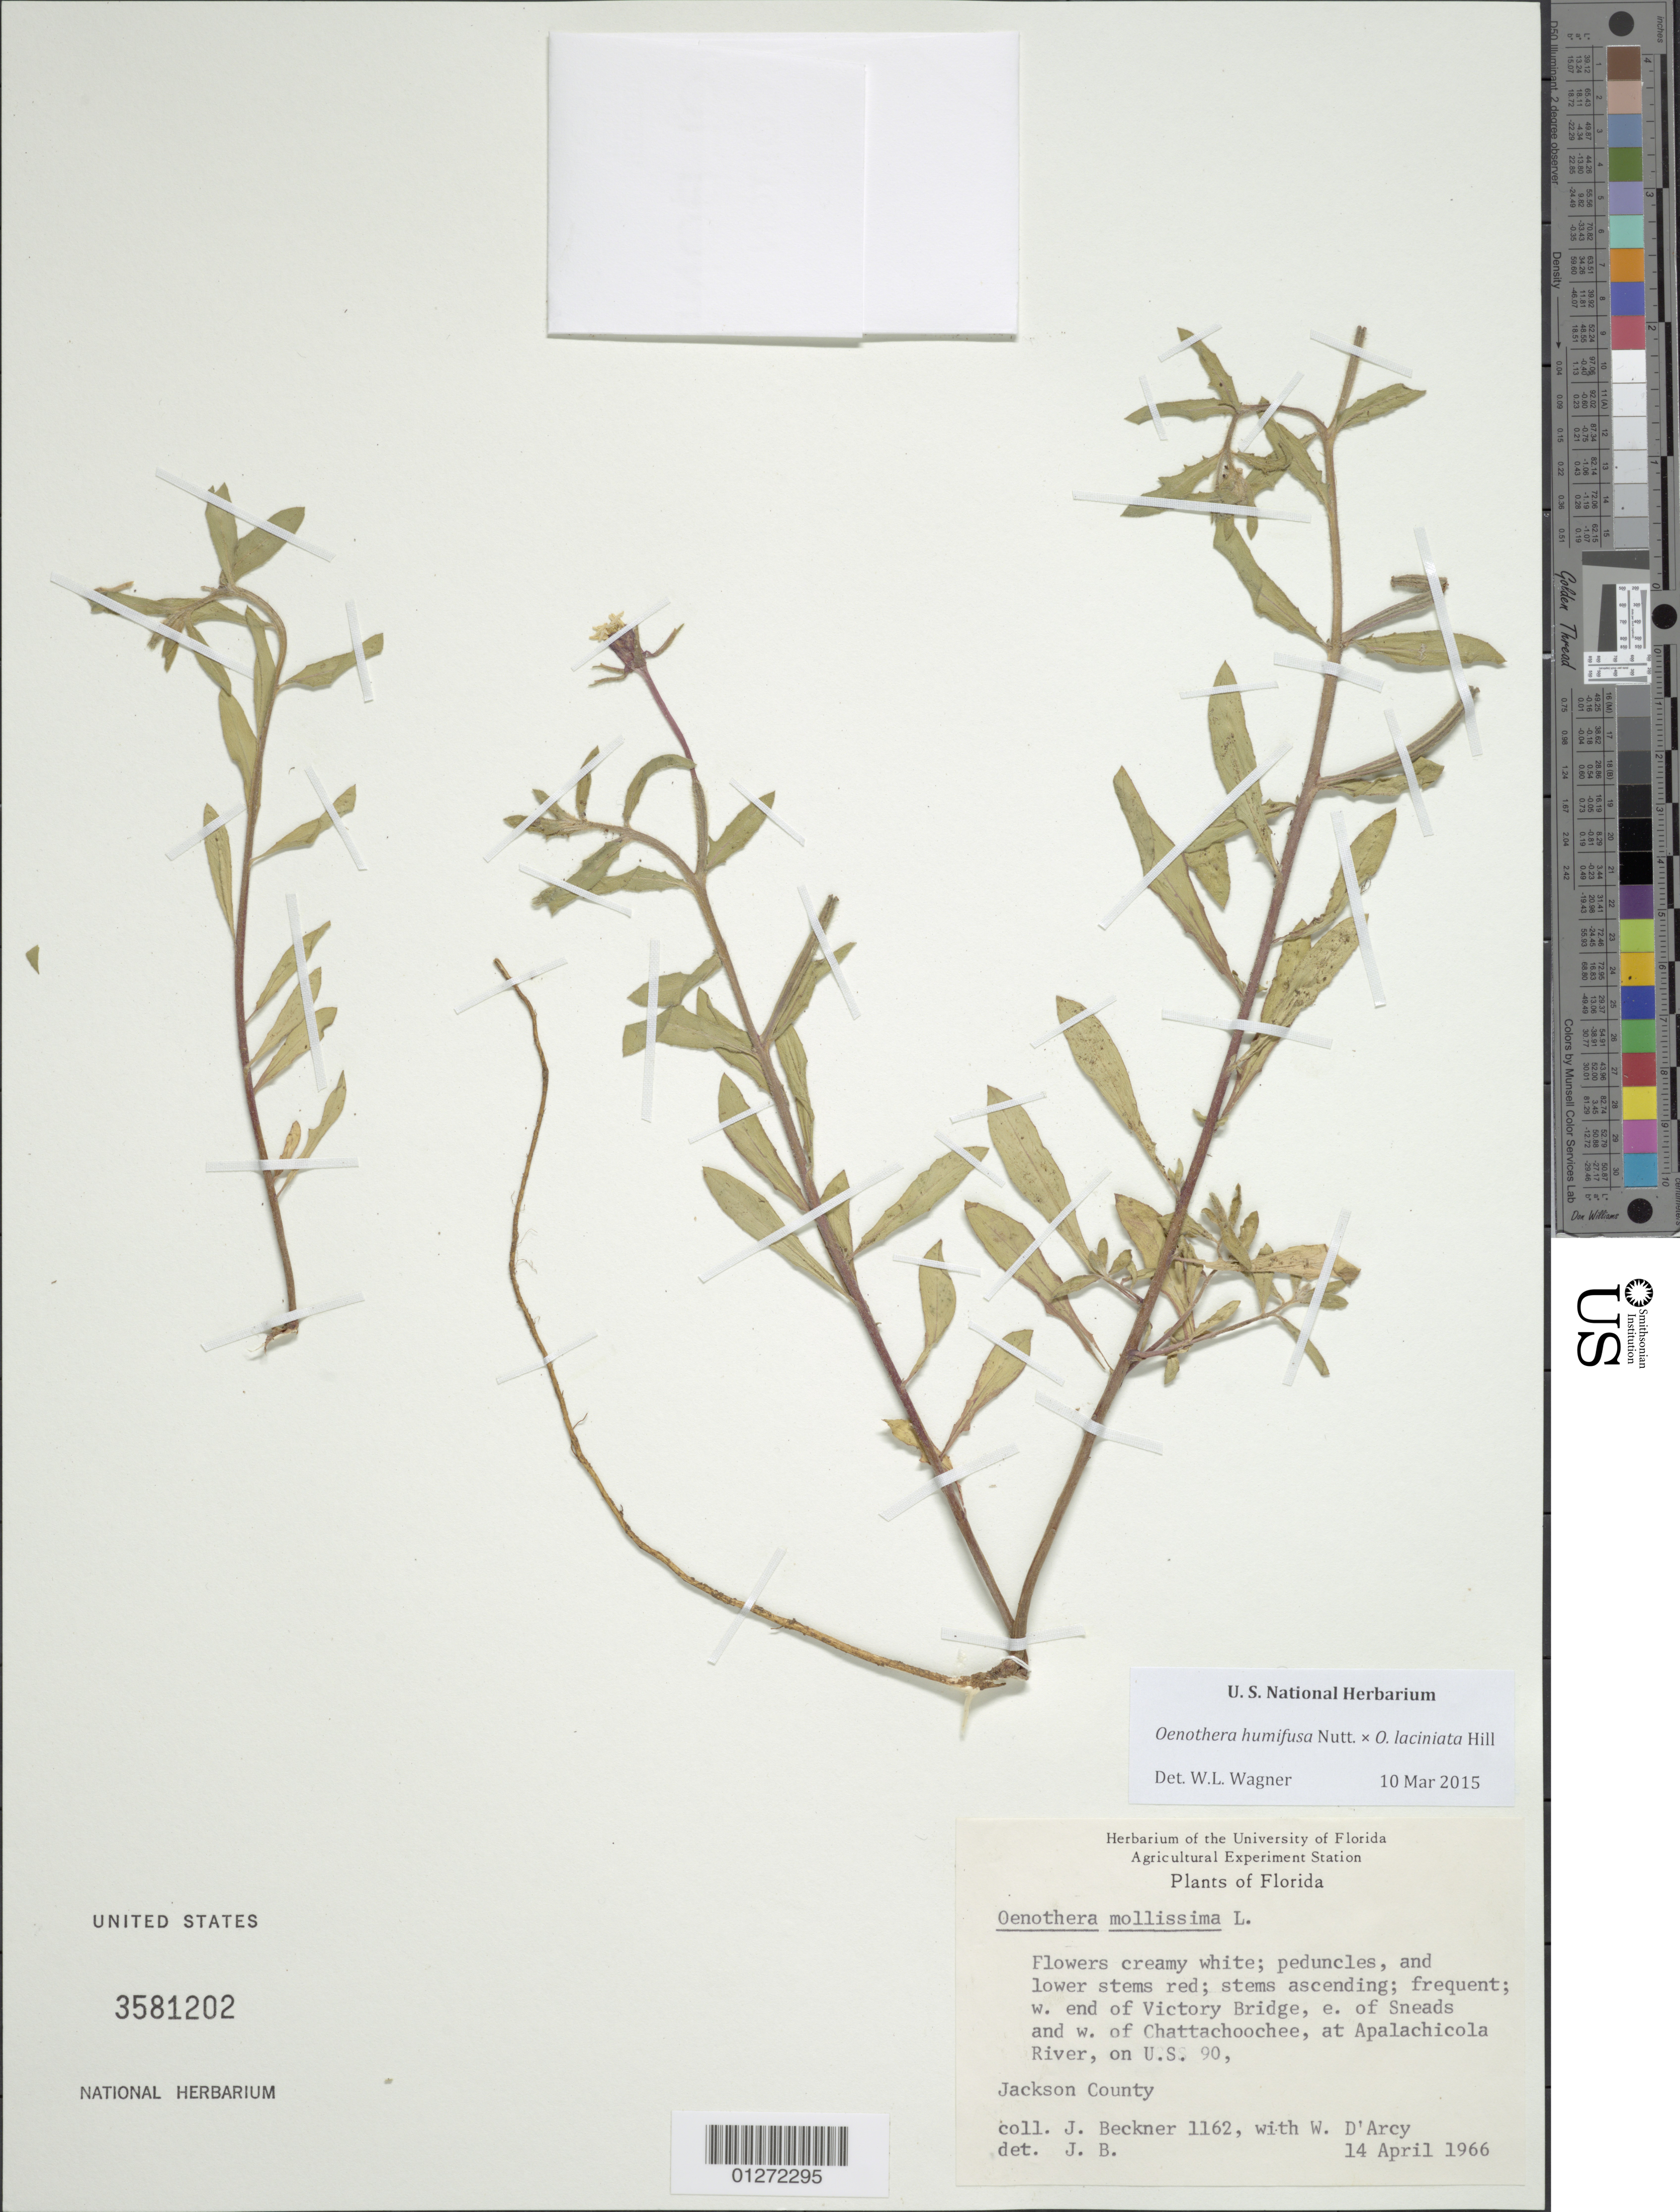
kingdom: Plantae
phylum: Tracheophyta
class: Magnoliopsida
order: Myrtales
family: Onagraceae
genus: Oenothera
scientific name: Oenothera humifusa x O. laciniata Hill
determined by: Wagner, W. L., (BOT), Smithsonian Institution - National Museum of Natural History (UNITED STATES)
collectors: J. Beckner & W. G. D'Arcy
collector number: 1162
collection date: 1966-04-14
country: United States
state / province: Florida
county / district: Jackson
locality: W end of Victory Bridge, E of Sneads and W of Chattachoochee, at Apalachicola River, on US 90.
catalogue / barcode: US 3581202